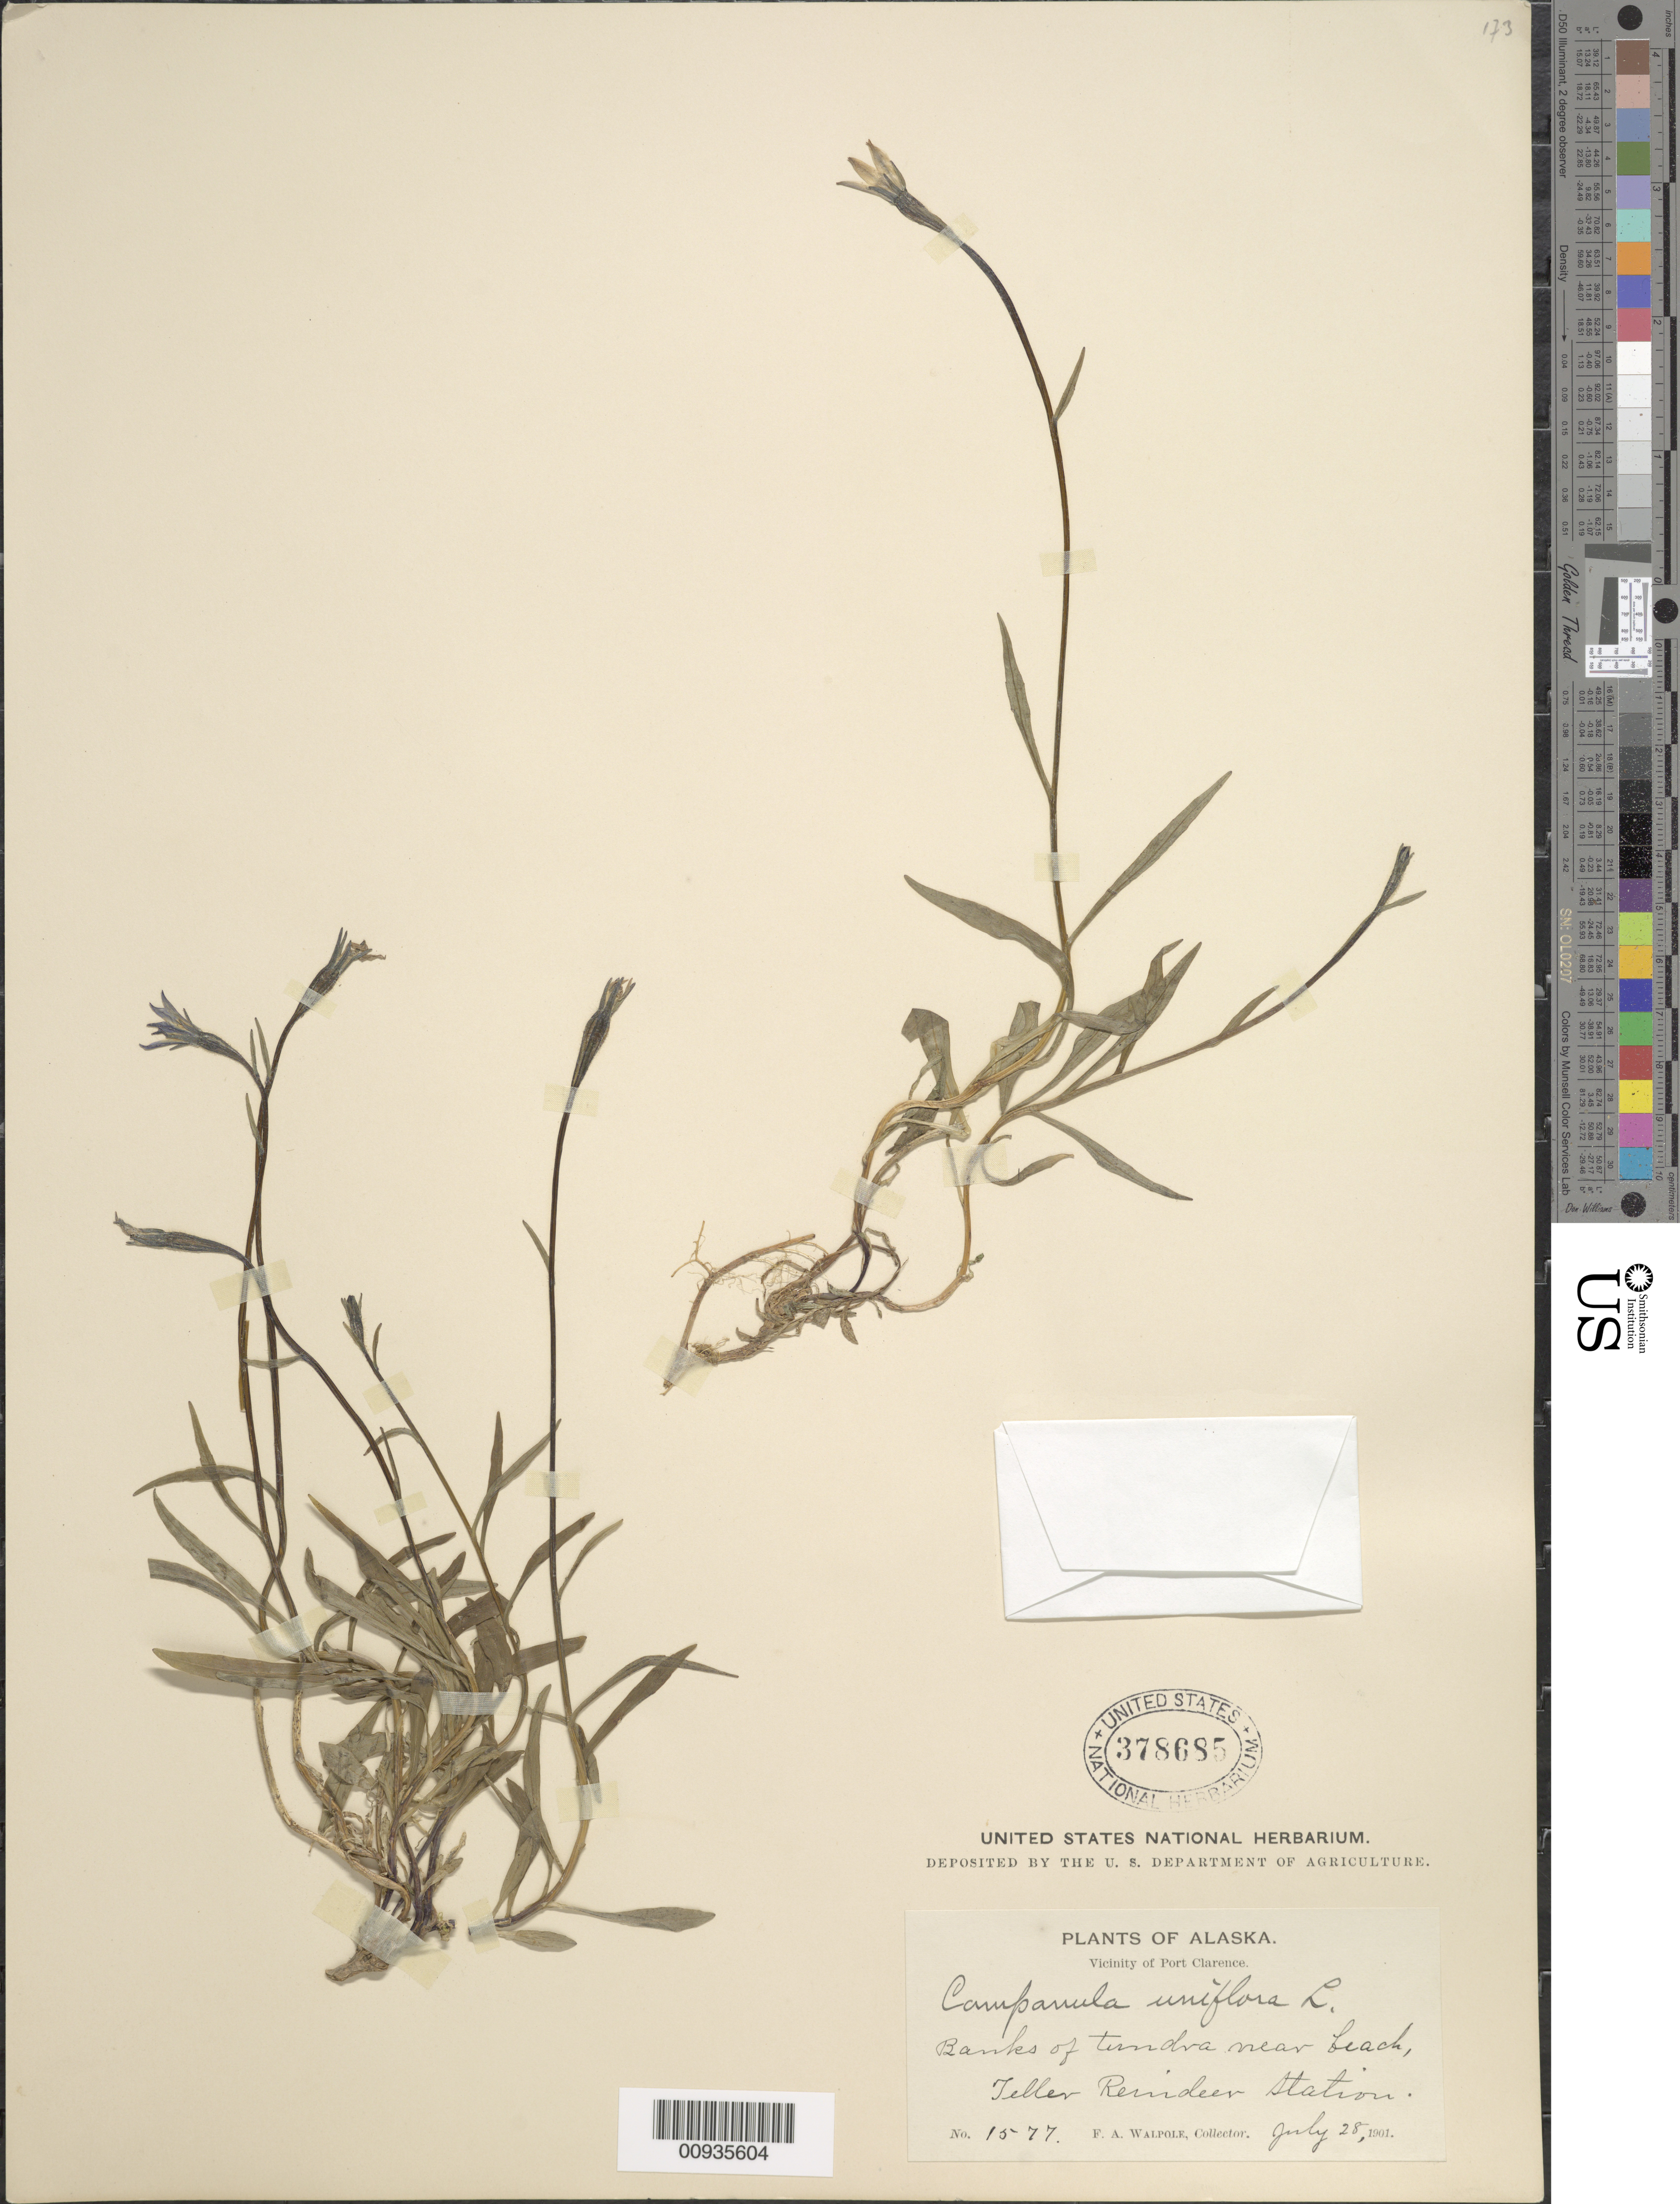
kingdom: Plantae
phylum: Tracheophyta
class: Magnoliopsida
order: Asterales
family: Campanulaceae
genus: Campanula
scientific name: Campanula uniflora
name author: L.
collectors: F. Walpole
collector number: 1577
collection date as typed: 28 Jul 1901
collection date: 1901-07-28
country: United States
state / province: Alaska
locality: Port Clarence: Teller Reindeer Station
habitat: banks of tundra near beach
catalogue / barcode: US 378685